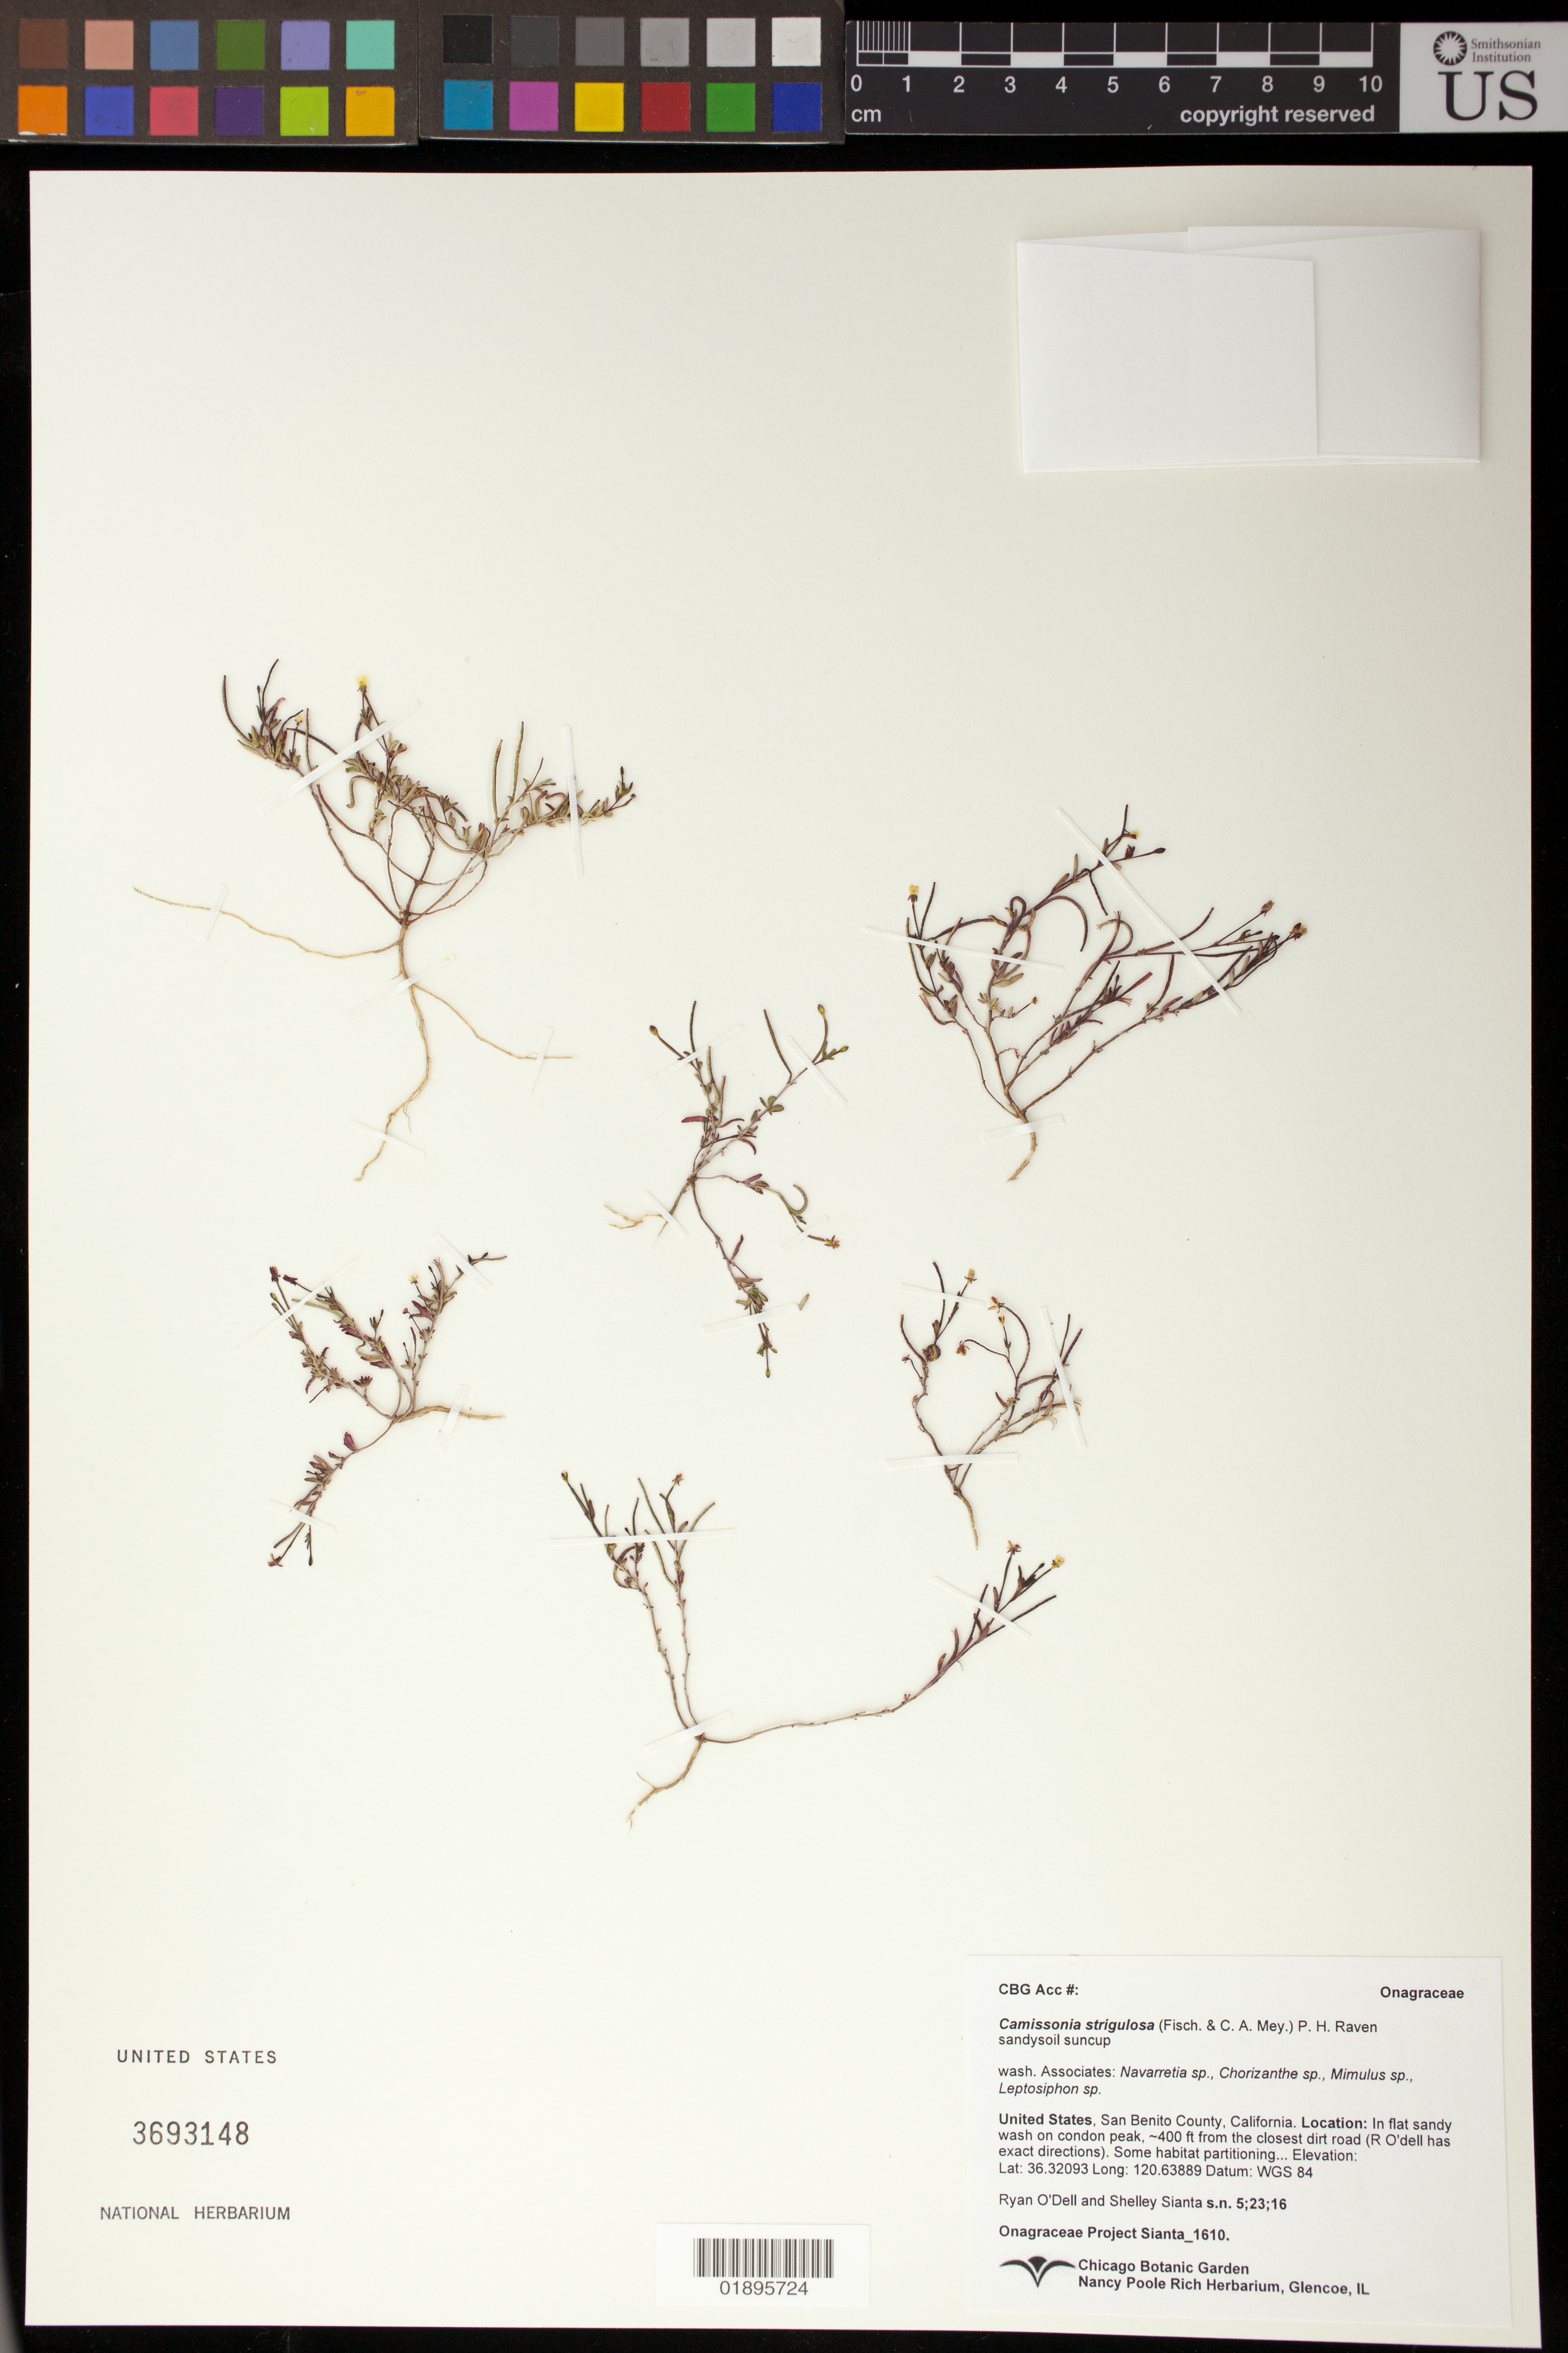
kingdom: Plantae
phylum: Tracheophyta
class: Magnoliopsida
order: Myrtales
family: Onagraceae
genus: Camissonia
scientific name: Camissonia strigulosa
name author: (Fisch. & C.A. Mey.) P.H. Raven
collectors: S. Sianta & R. O'Dell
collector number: Sianta 1610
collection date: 2016-05-23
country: United States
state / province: California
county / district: San Benito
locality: In flat sandy wash on Condon Peak, ~400 ft from the closest dirt road (R O'dell has exact directions)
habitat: flat sandy wash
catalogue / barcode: US 3693148